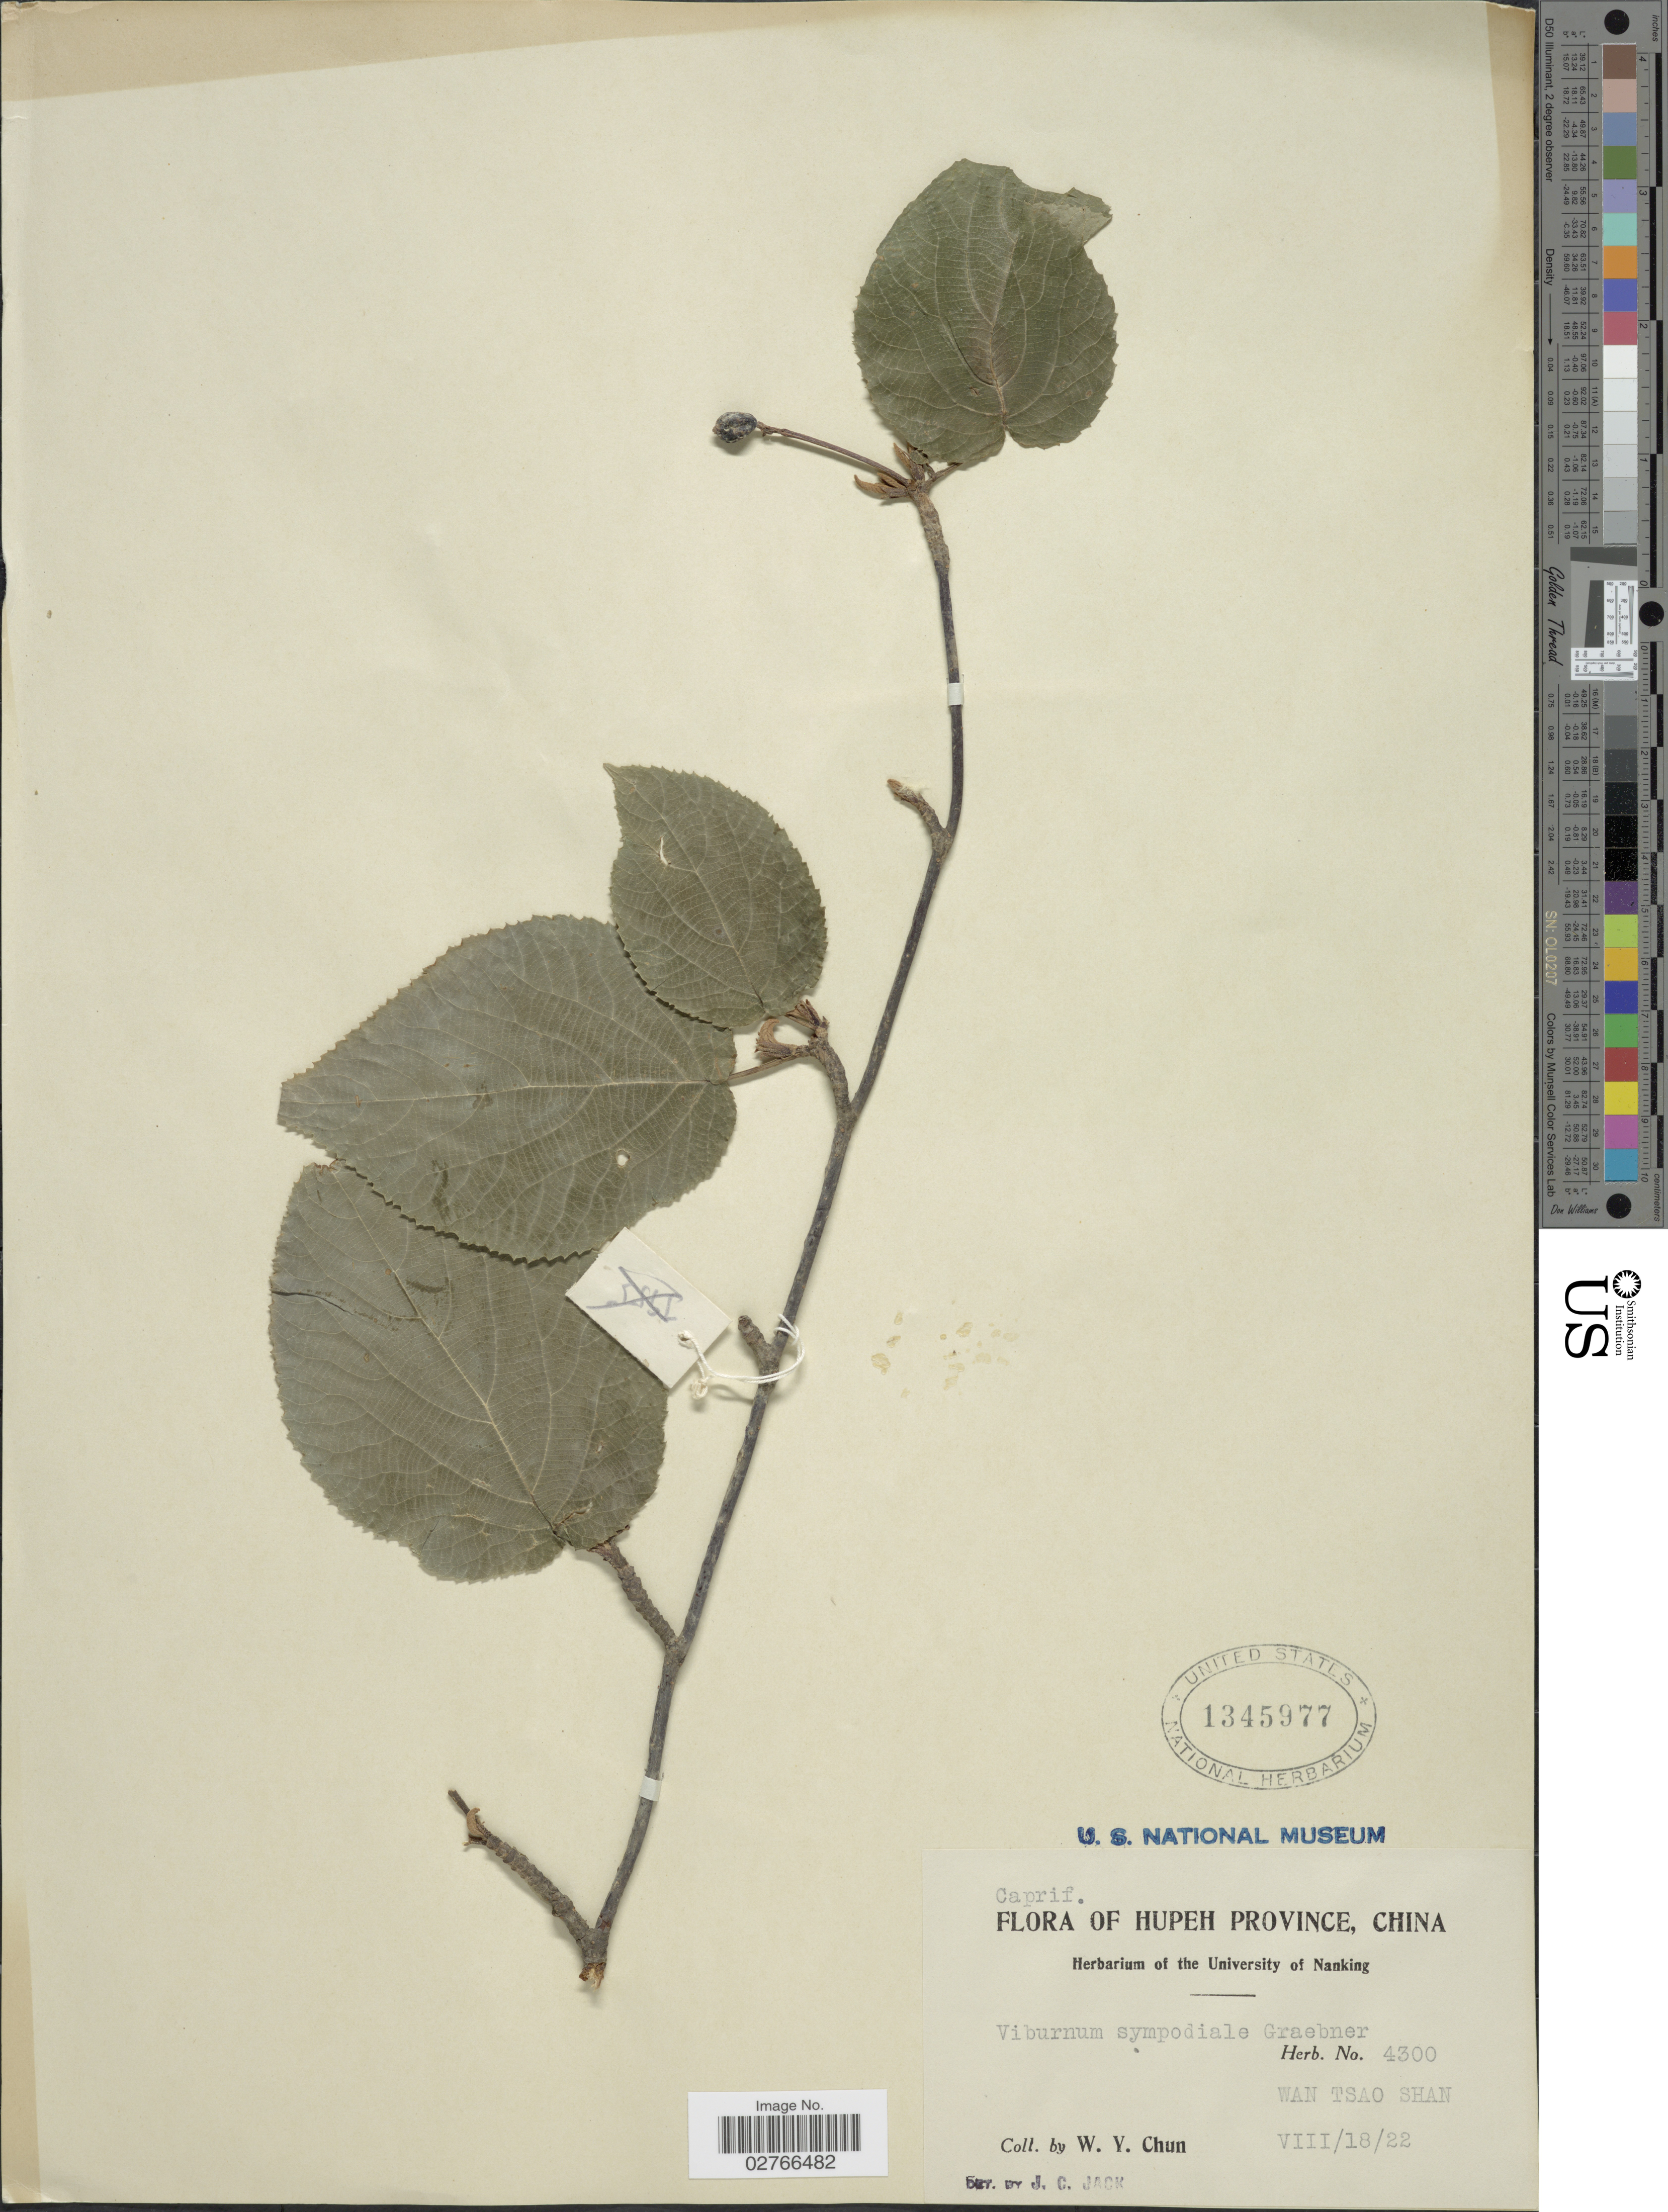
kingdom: Plantae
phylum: Tracheophyta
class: Magnoliopsida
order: Dipsacales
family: Viburnaceae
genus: Viburnum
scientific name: Viburnum sympodiale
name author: Graebn.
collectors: W. Y. Chun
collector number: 4300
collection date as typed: Transcribed d/m/y: 18/8/22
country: China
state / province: Hubei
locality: Hupeh Province, Wan Tsao Shan.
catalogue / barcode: US 1345977